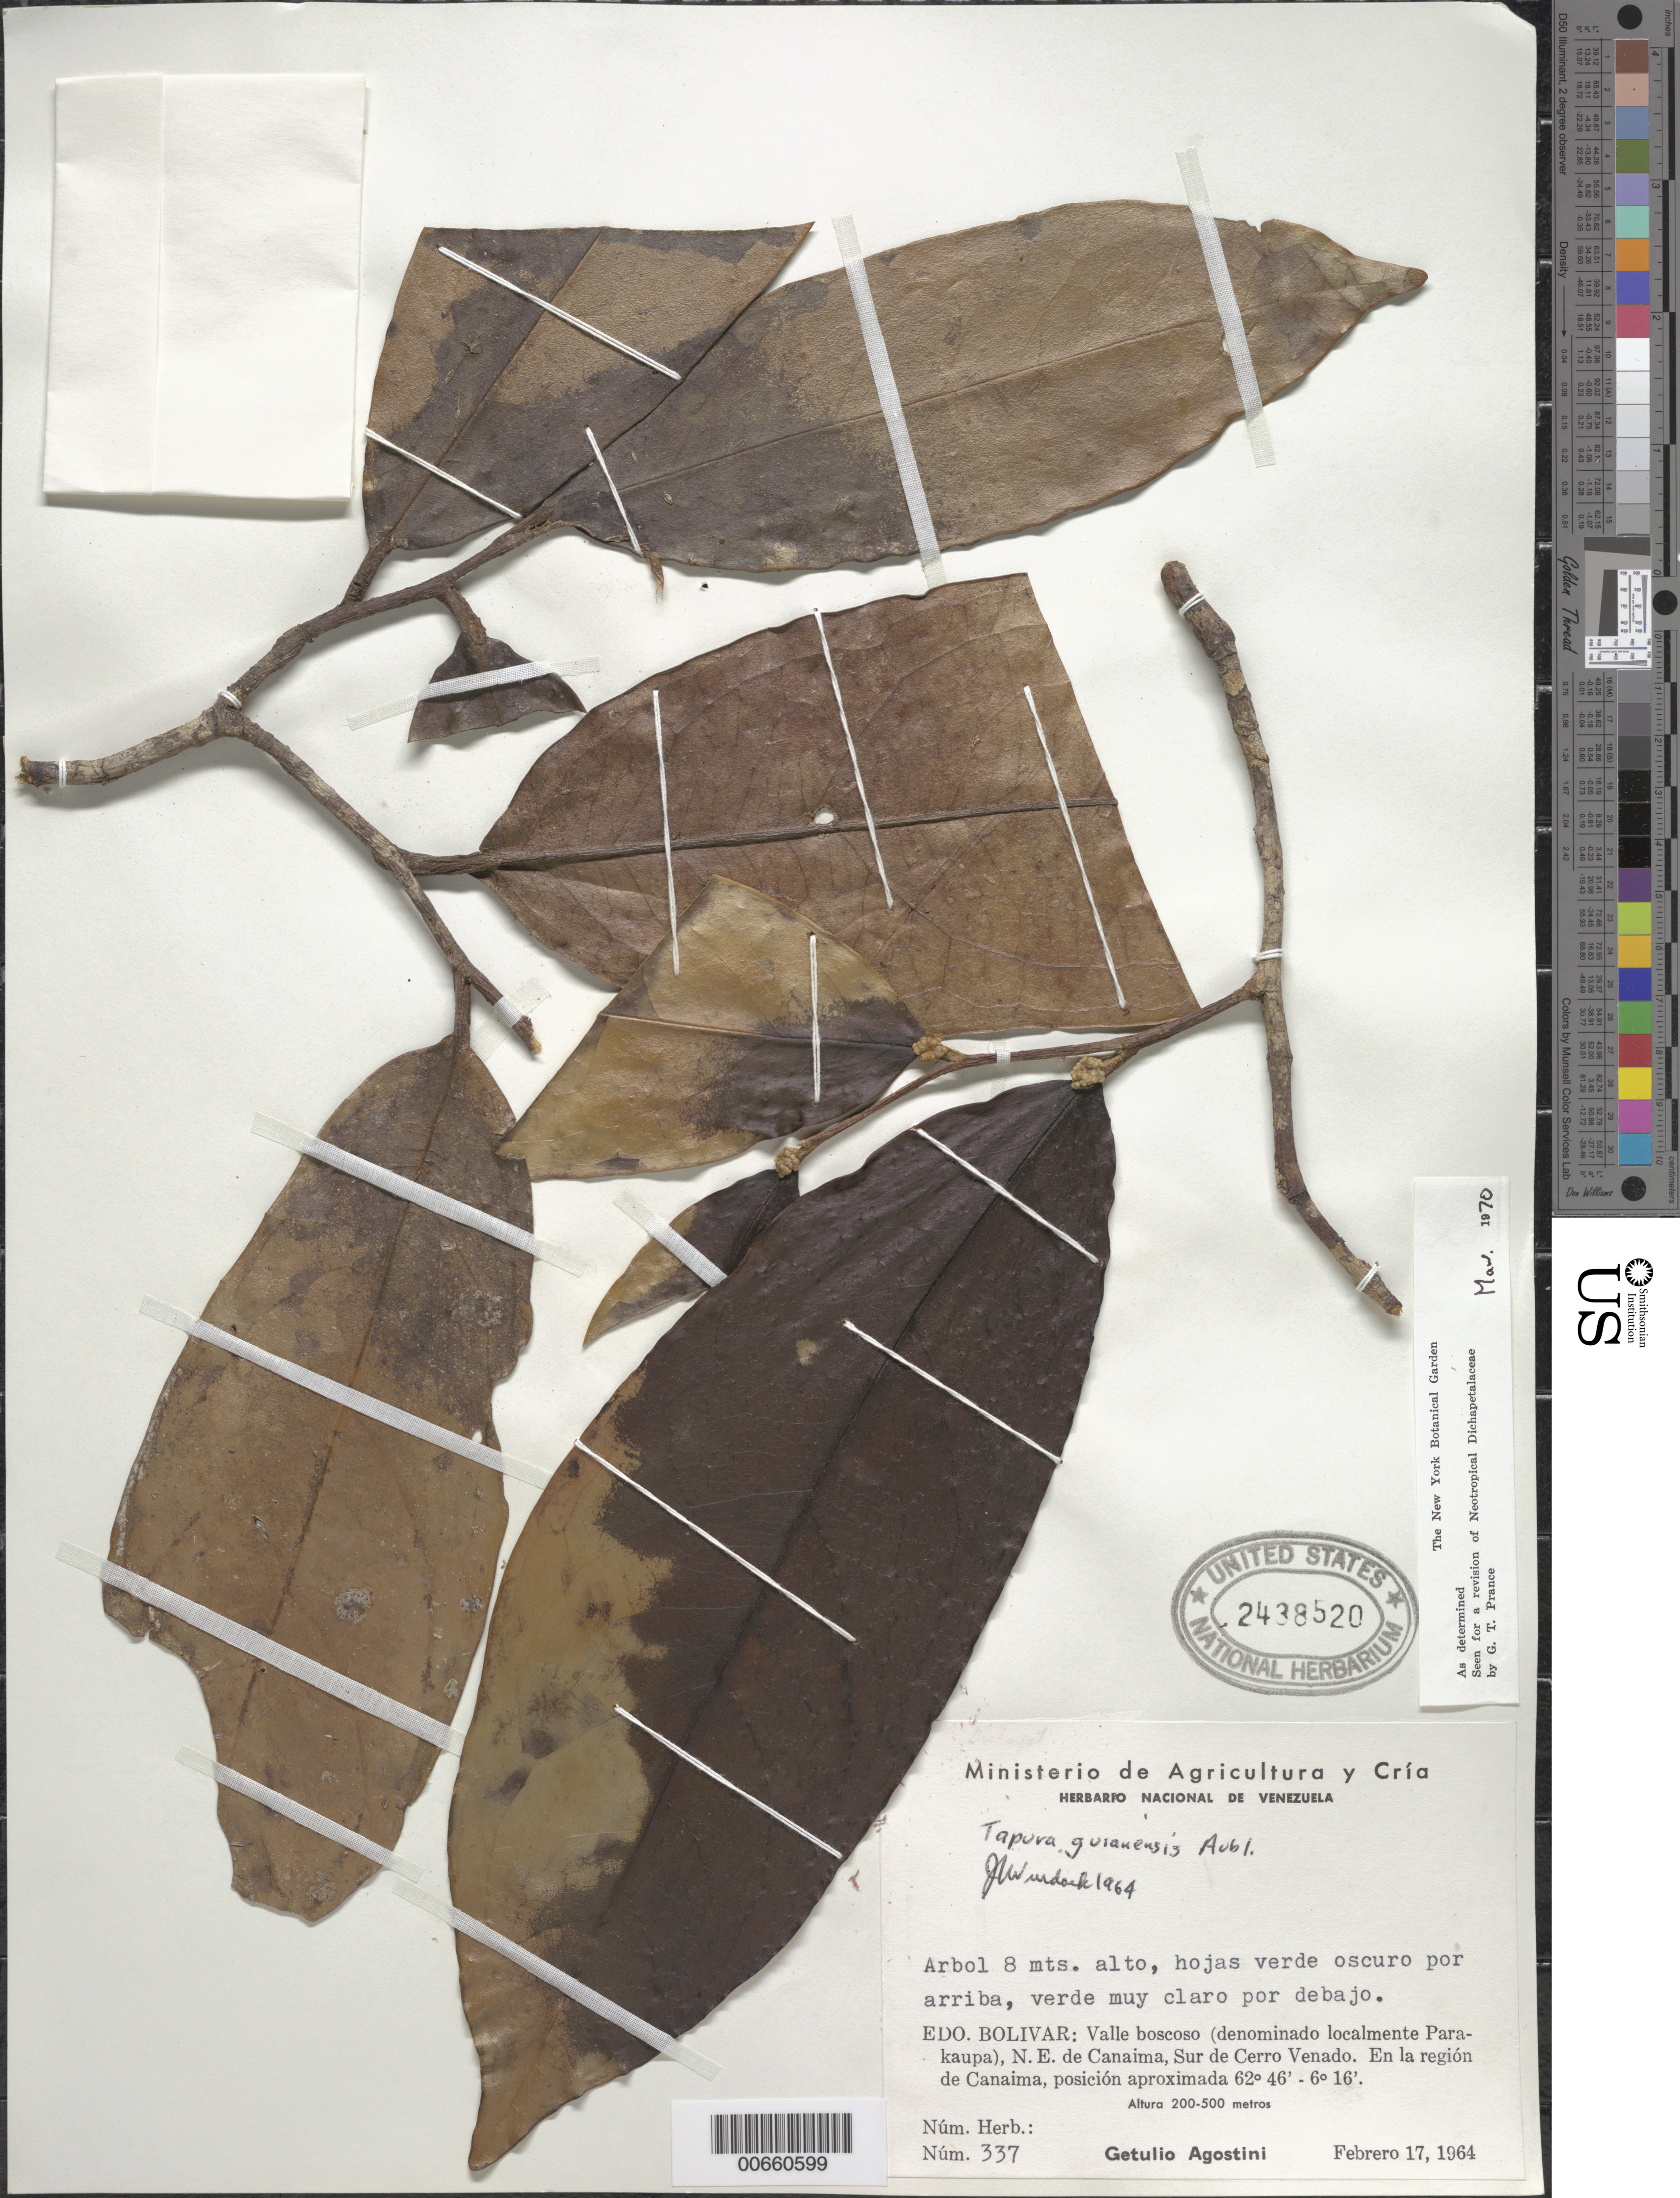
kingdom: Plantae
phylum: Tracheophyta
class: Magnoliopsida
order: Malpighiales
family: Dichapetalaceae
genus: Tapura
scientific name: Tapura guianensis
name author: Aubl.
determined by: Prance, G. T.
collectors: G. Agostini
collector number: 337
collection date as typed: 16-Feb-64 to 17-Feb-64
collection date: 1964-02-16/1964-02-17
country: Venezuela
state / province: Bolívar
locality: Isla del Río Hacha, 300 m subiendo el río desde el Salto Hacha; region de Canaima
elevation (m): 200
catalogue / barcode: US 2438520